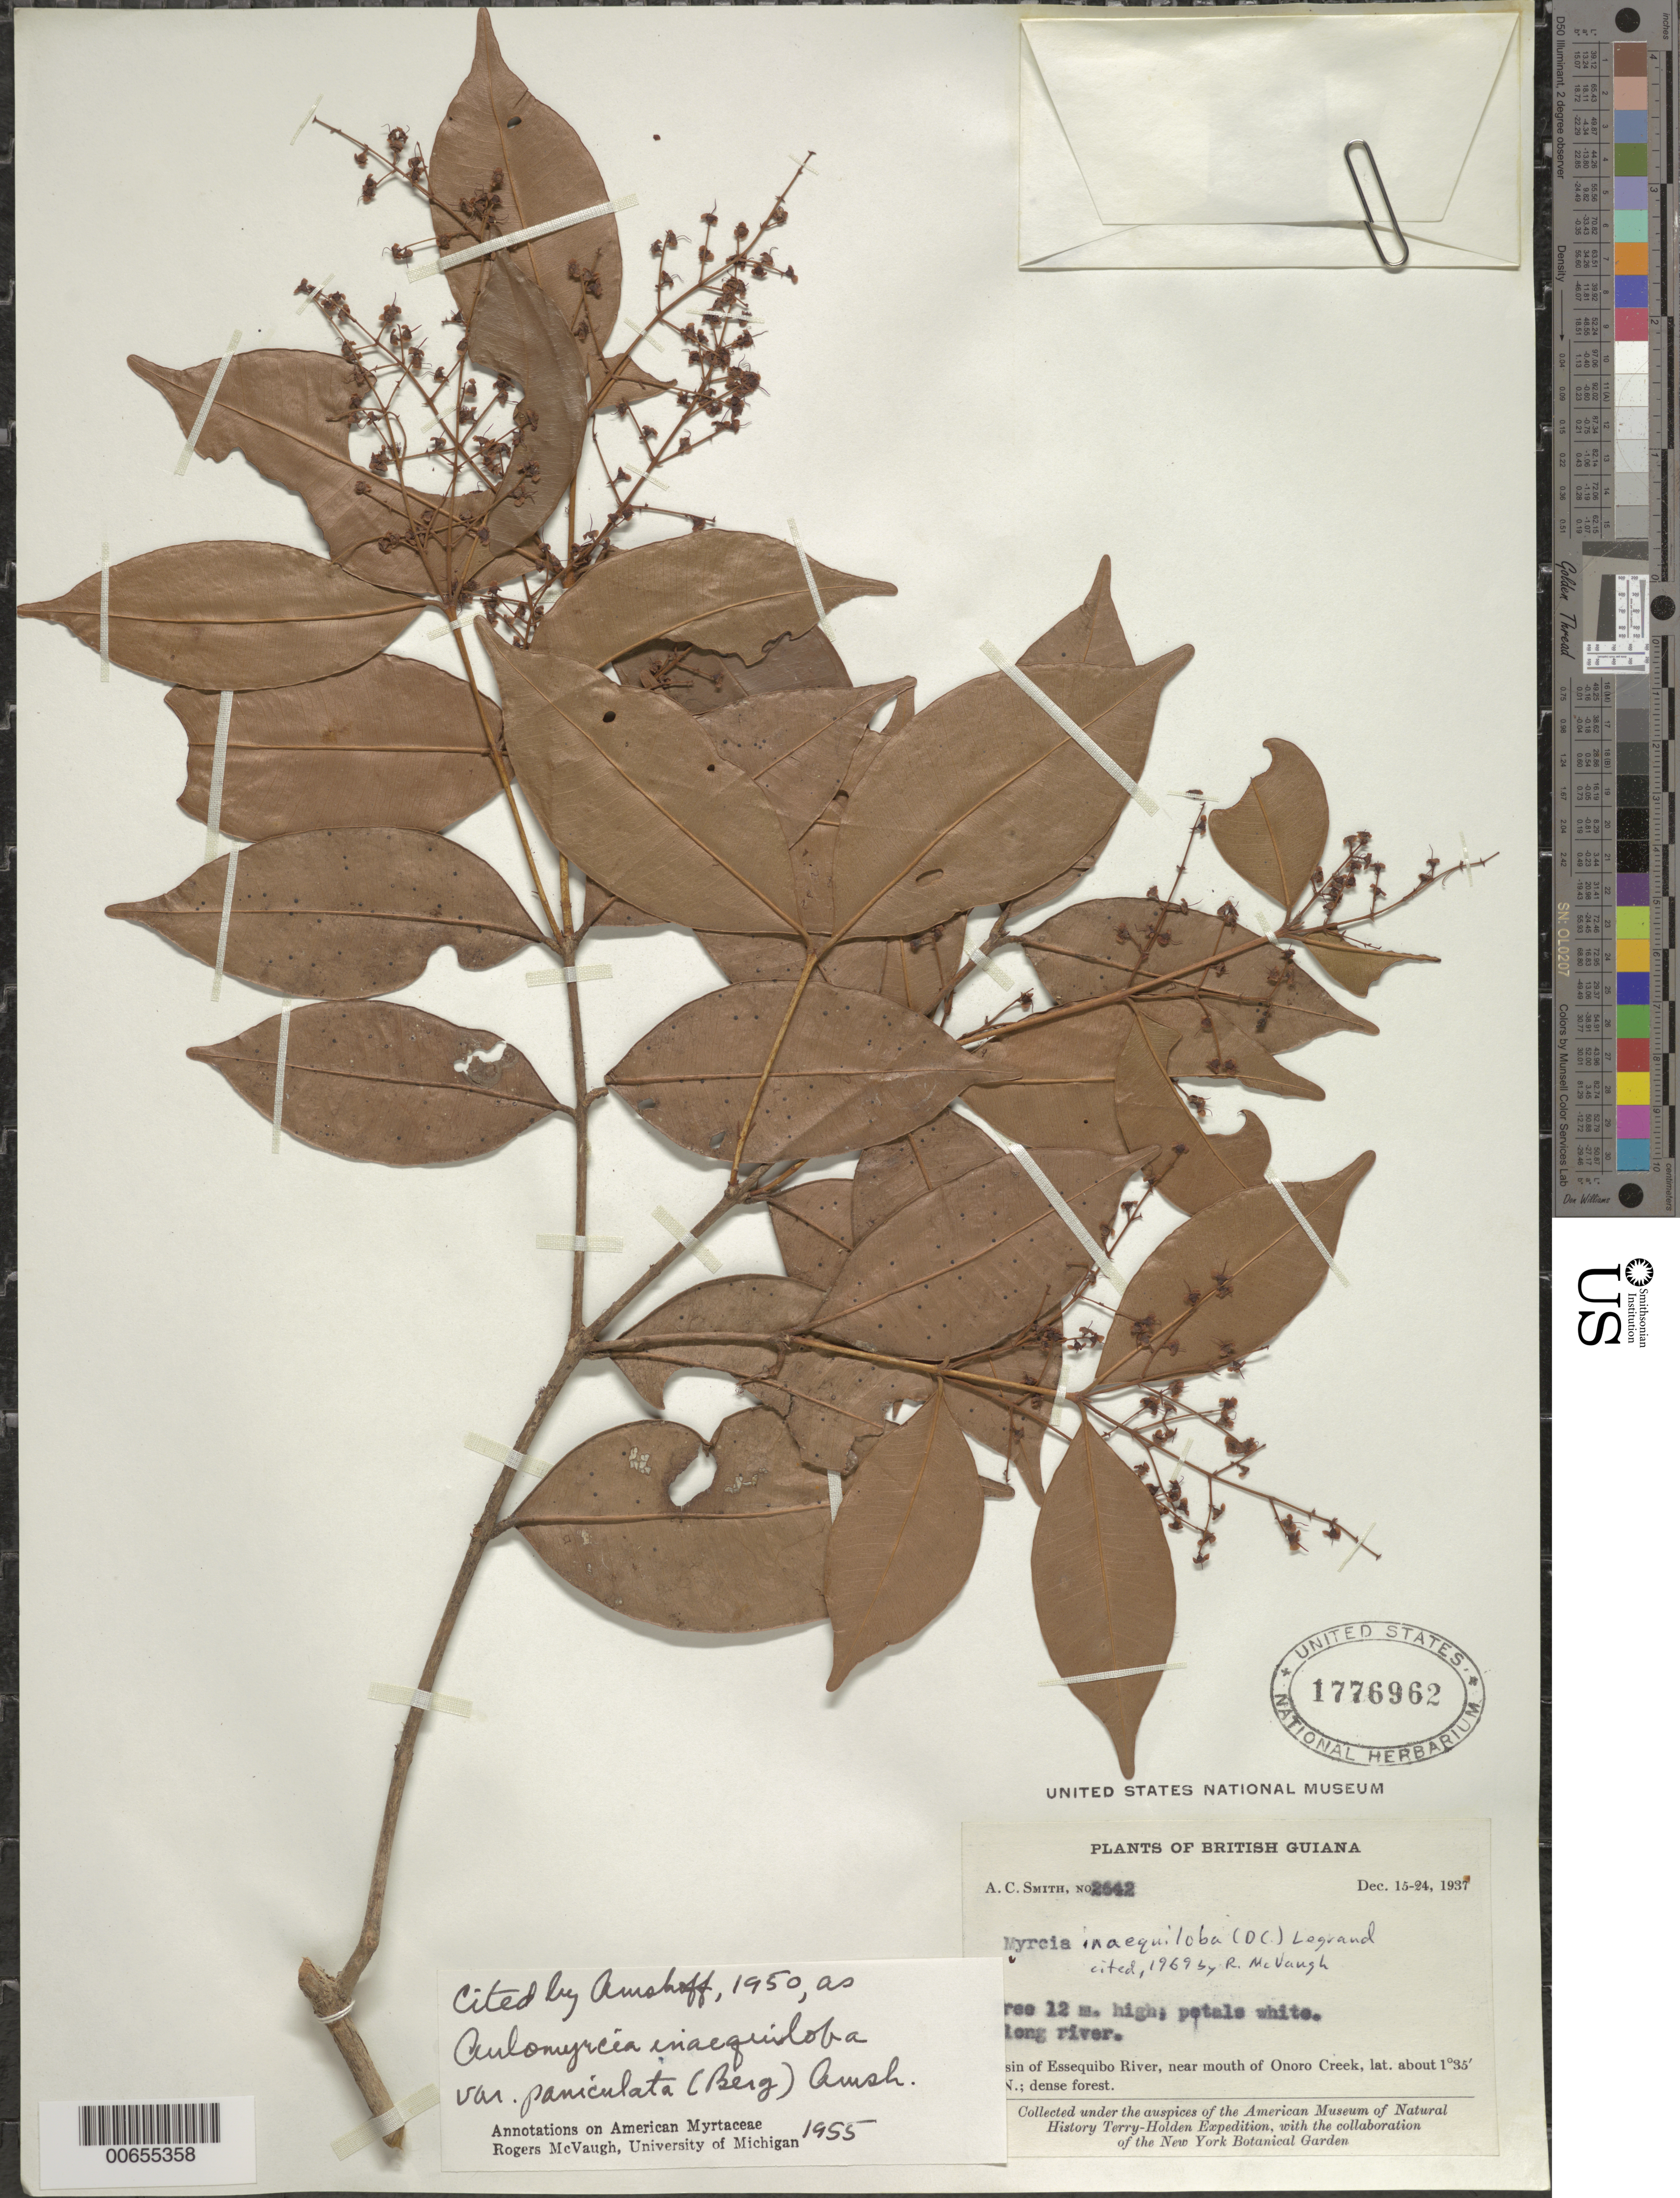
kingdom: Plantae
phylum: Tracheophyta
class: Magnoliopsida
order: Myrtales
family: Myrtaceae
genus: Myrcia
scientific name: Myrcia inaequiloba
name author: (DC.) D. Legrand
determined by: McVaugh, R.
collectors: A. C. Smith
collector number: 2642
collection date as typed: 15-Dec-37 to 24-Dec-37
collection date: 1937-12-15/1937-12-24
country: Guyana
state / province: U. Takutu-U. Essequibo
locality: Onoro Creek (near mouth), Essequibo River basin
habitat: Along river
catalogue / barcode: US 1776962